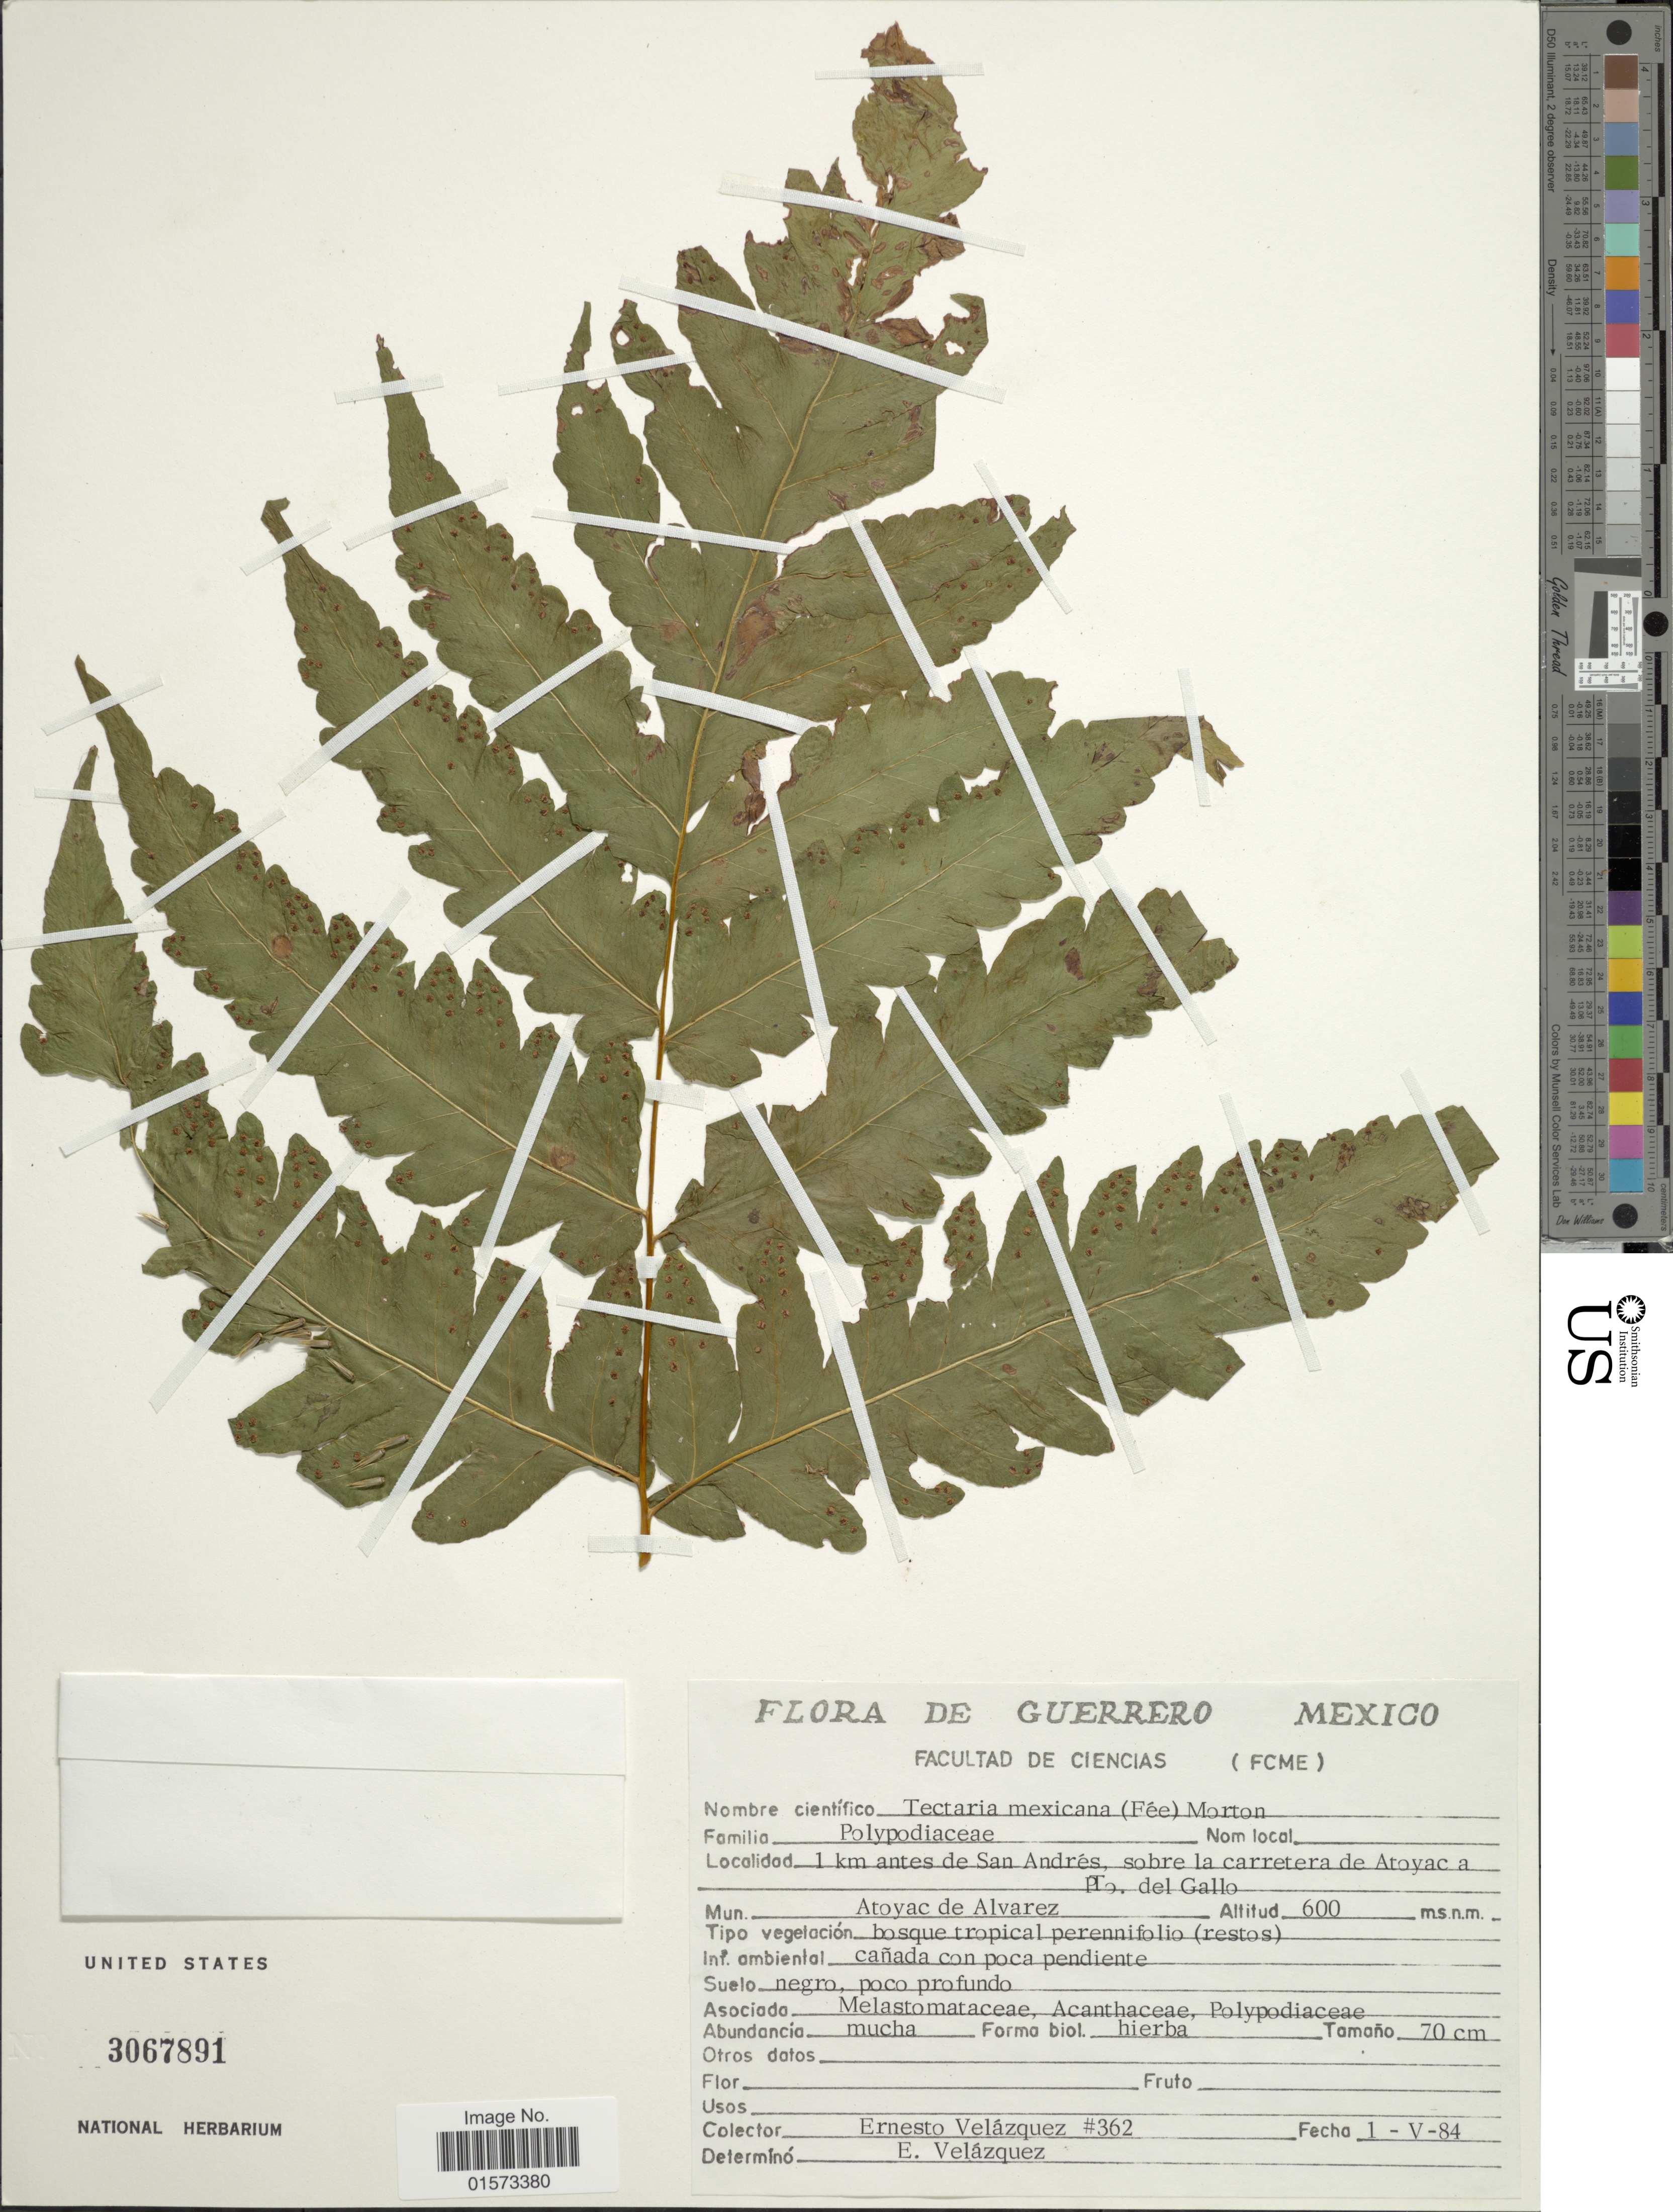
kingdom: Plantae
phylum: Tracheophyta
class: Polypodiopsida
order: Polypodiales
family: Tectariaceae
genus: Tectaria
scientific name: Tectaria mexicana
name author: (Fée) C.V. Morton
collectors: E. Velazquez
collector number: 362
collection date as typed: Transcribed d/m/y: 1/5/84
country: Mexico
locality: Guerrero Mexico. Facultad De Ciencias. 1 km antes de San Andres, sobre la carretera de Aroyac a Dto Del Gallo. Atoyac de Alvarez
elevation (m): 600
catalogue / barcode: US 3067891